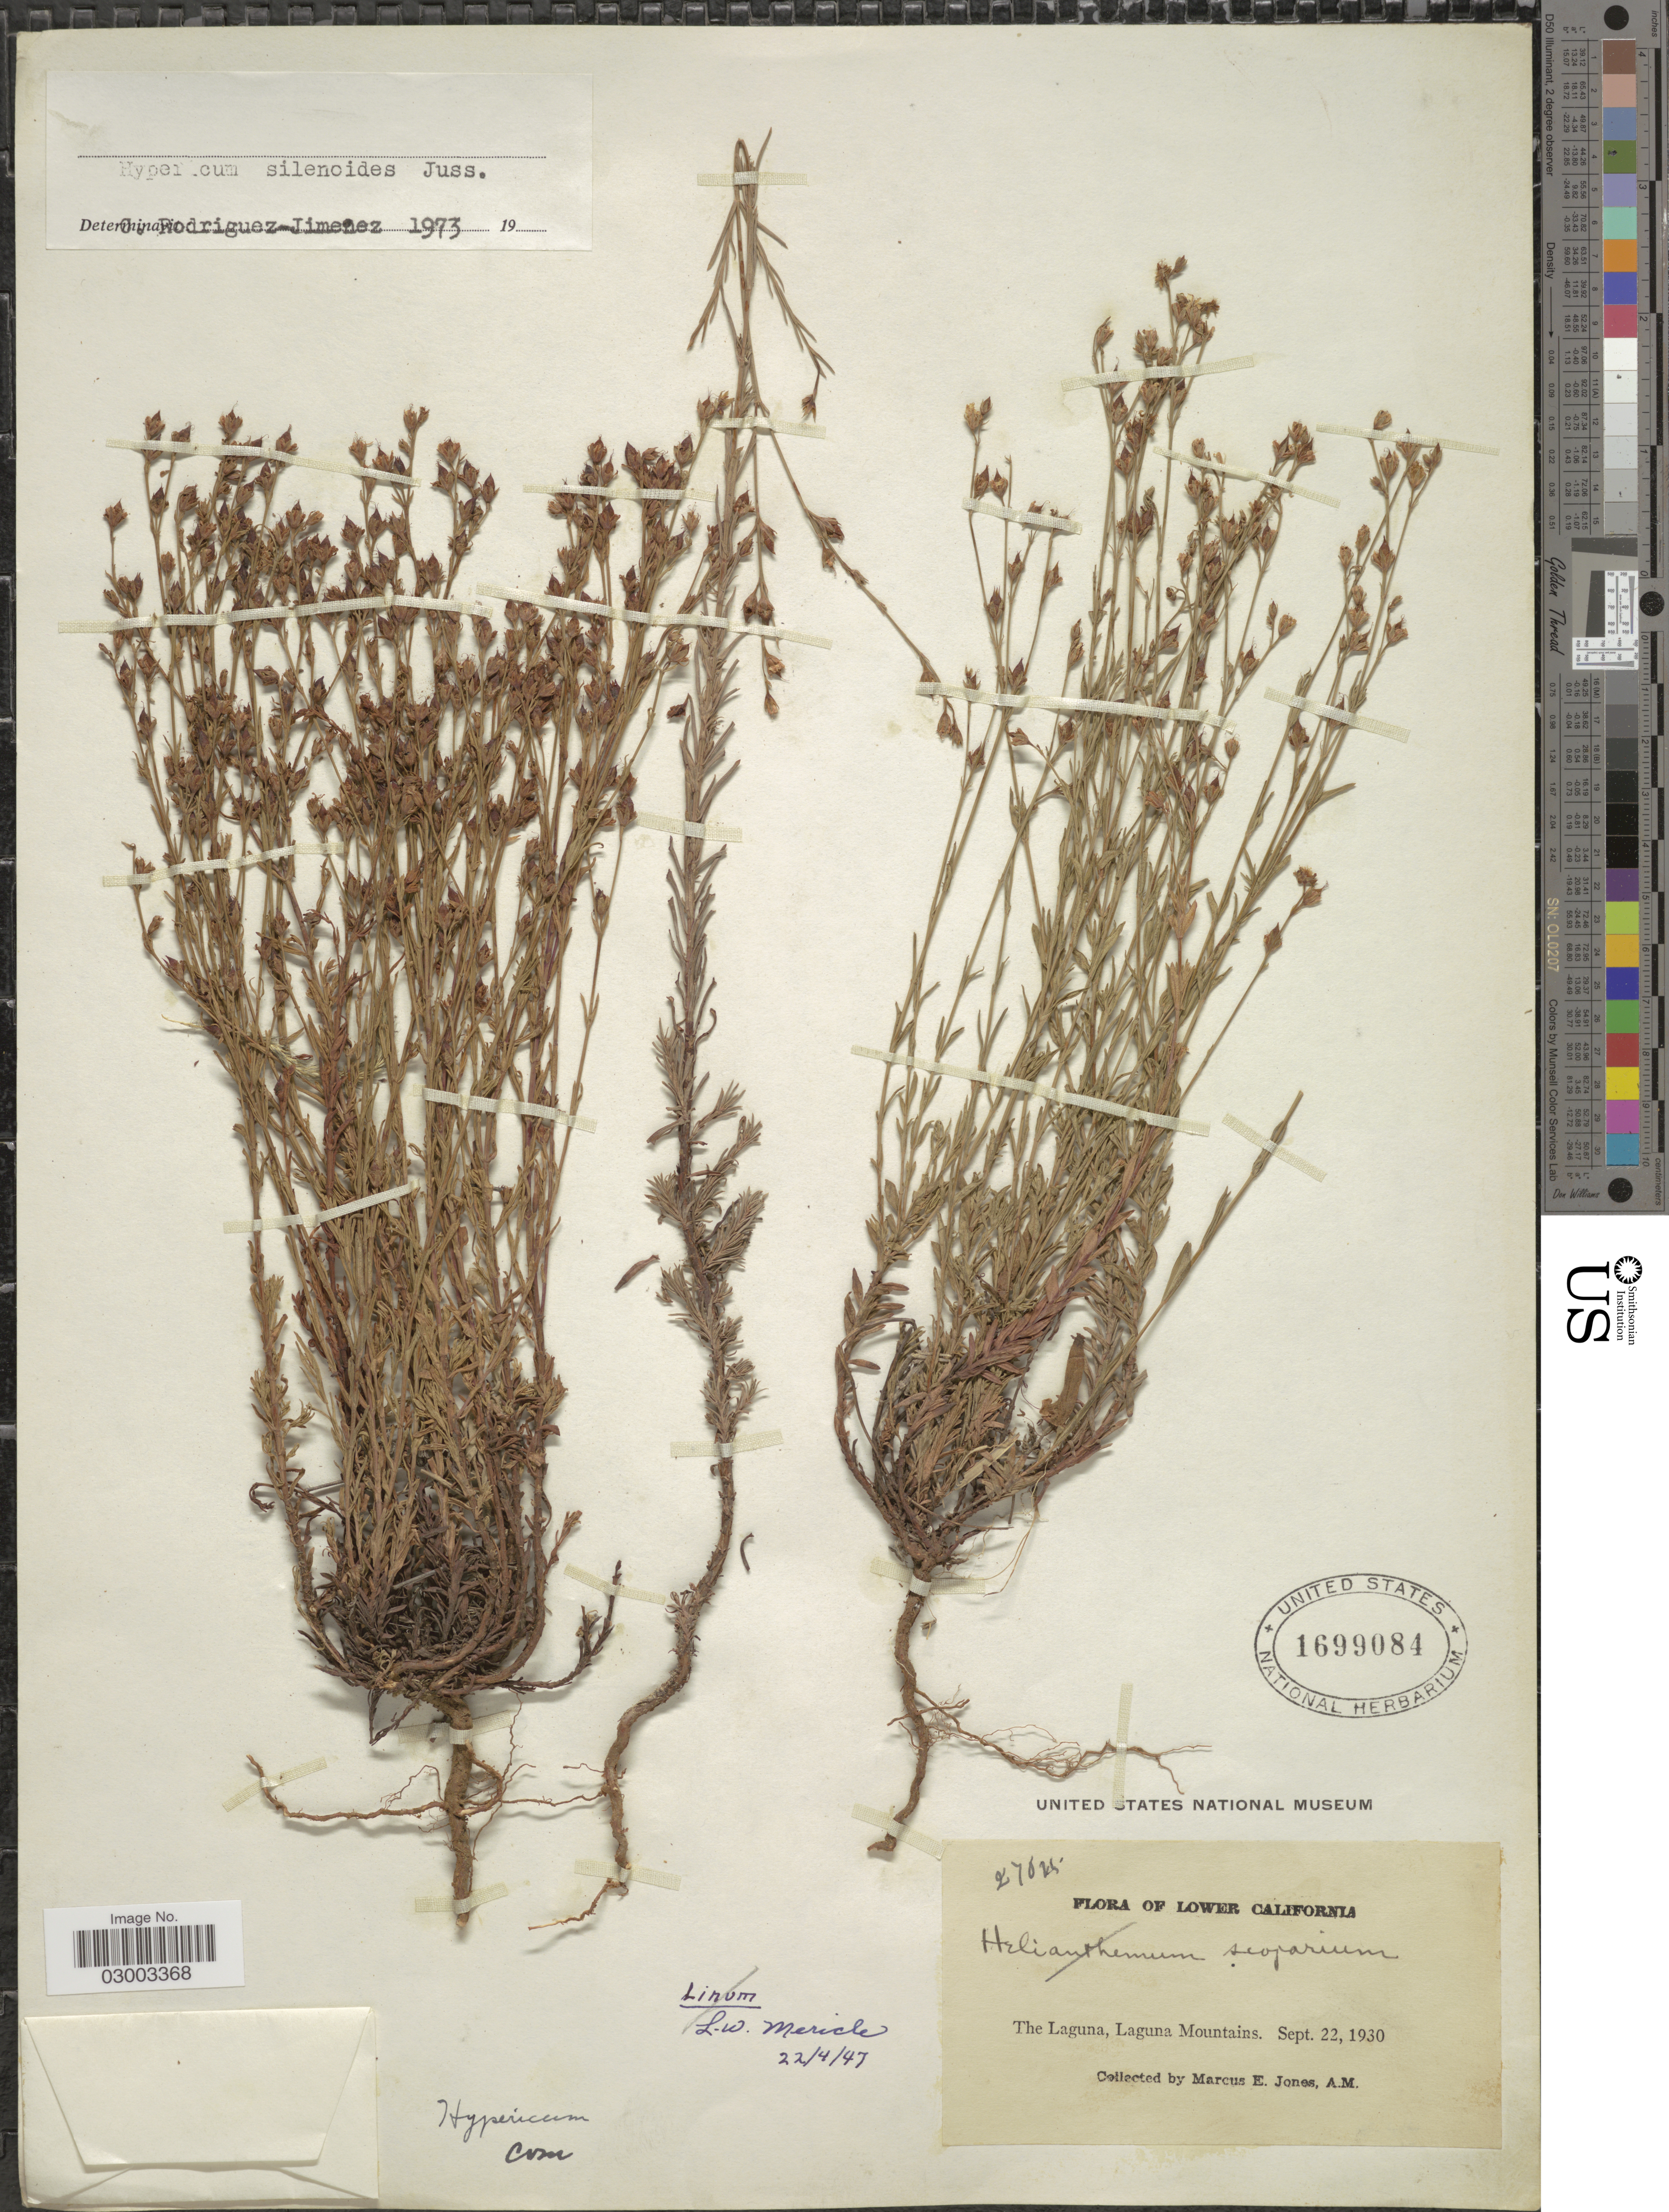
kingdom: Plantae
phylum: Tracheophyta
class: Magnoliopsida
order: Malpighiales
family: Hypericaceae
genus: Hypericum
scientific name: Hypericum silenoides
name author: Juss.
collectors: M. E. Jones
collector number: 27625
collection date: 1930-09-22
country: Mexico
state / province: Baja California Norte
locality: Lower California. The Laguna, Laguna Mountains.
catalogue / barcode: US 1699084